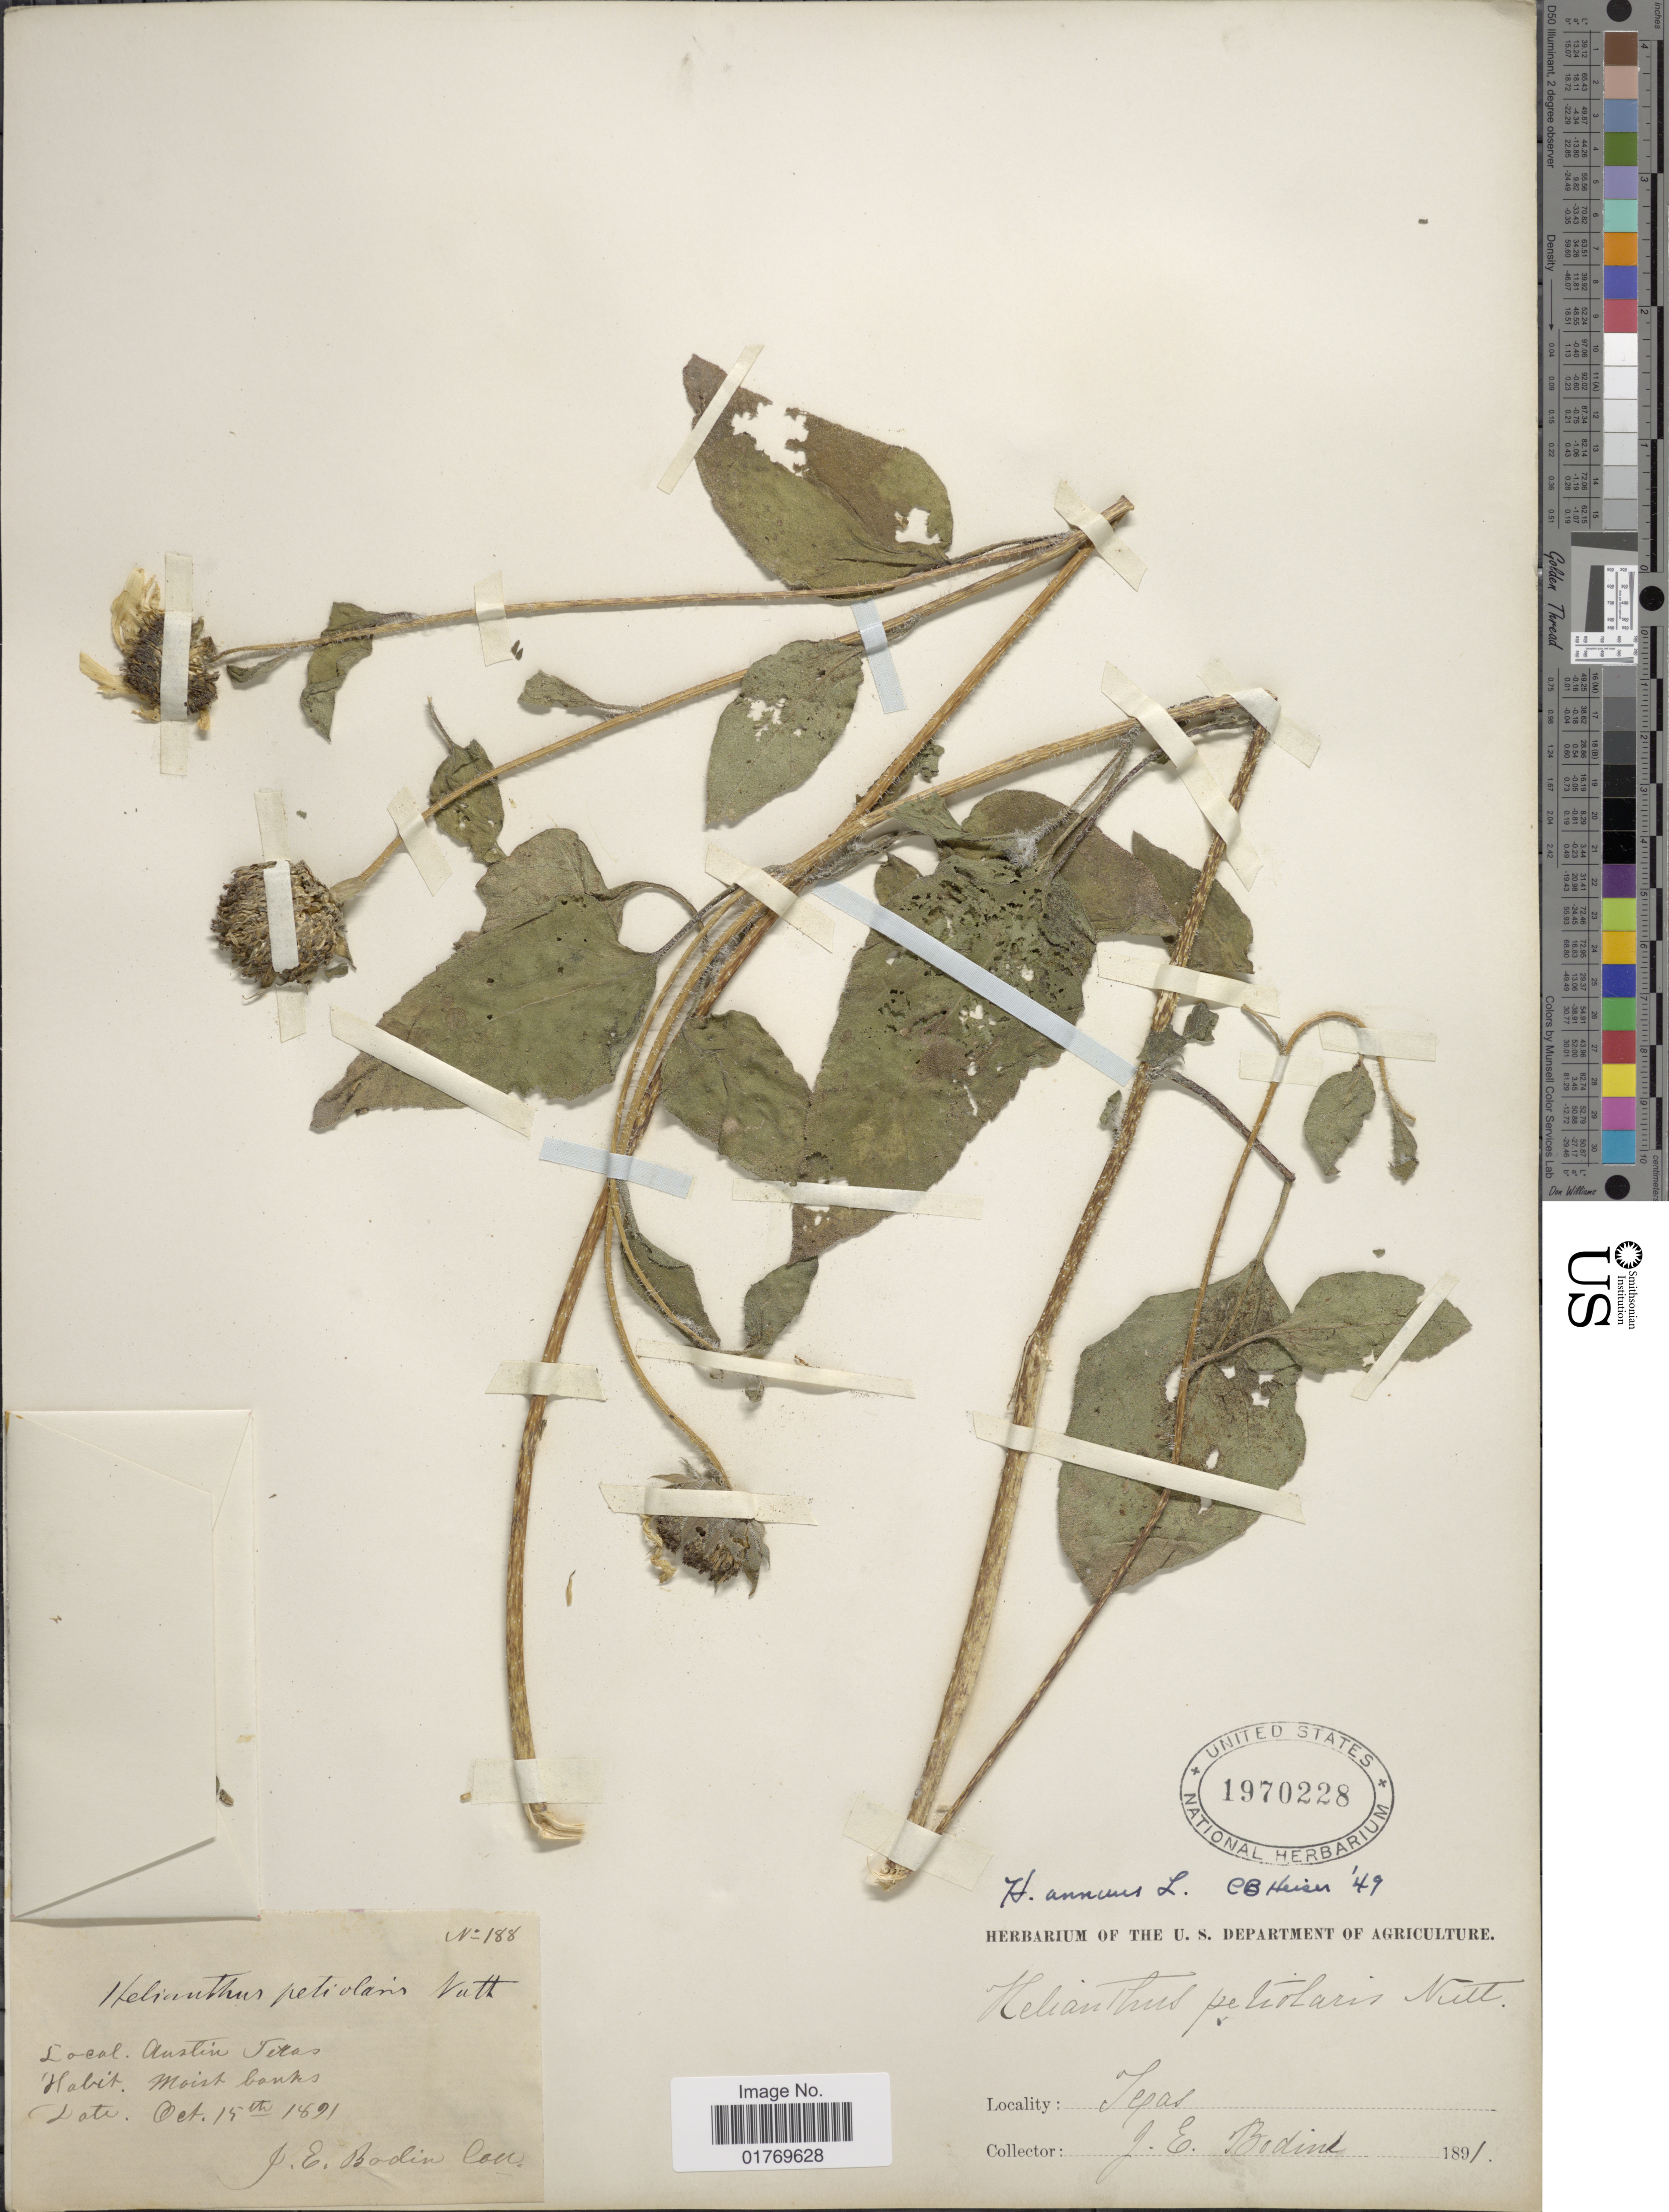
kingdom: Plantae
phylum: Tracheophyta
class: Magnoliopsida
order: Asterales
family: Asteraceae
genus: Helianthus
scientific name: Helianthus annuus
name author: L.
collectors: J. E. Bodin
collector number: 188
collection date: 1891-10-15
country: United States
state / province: Texas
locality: Austin Texas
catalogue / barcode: US 1970228